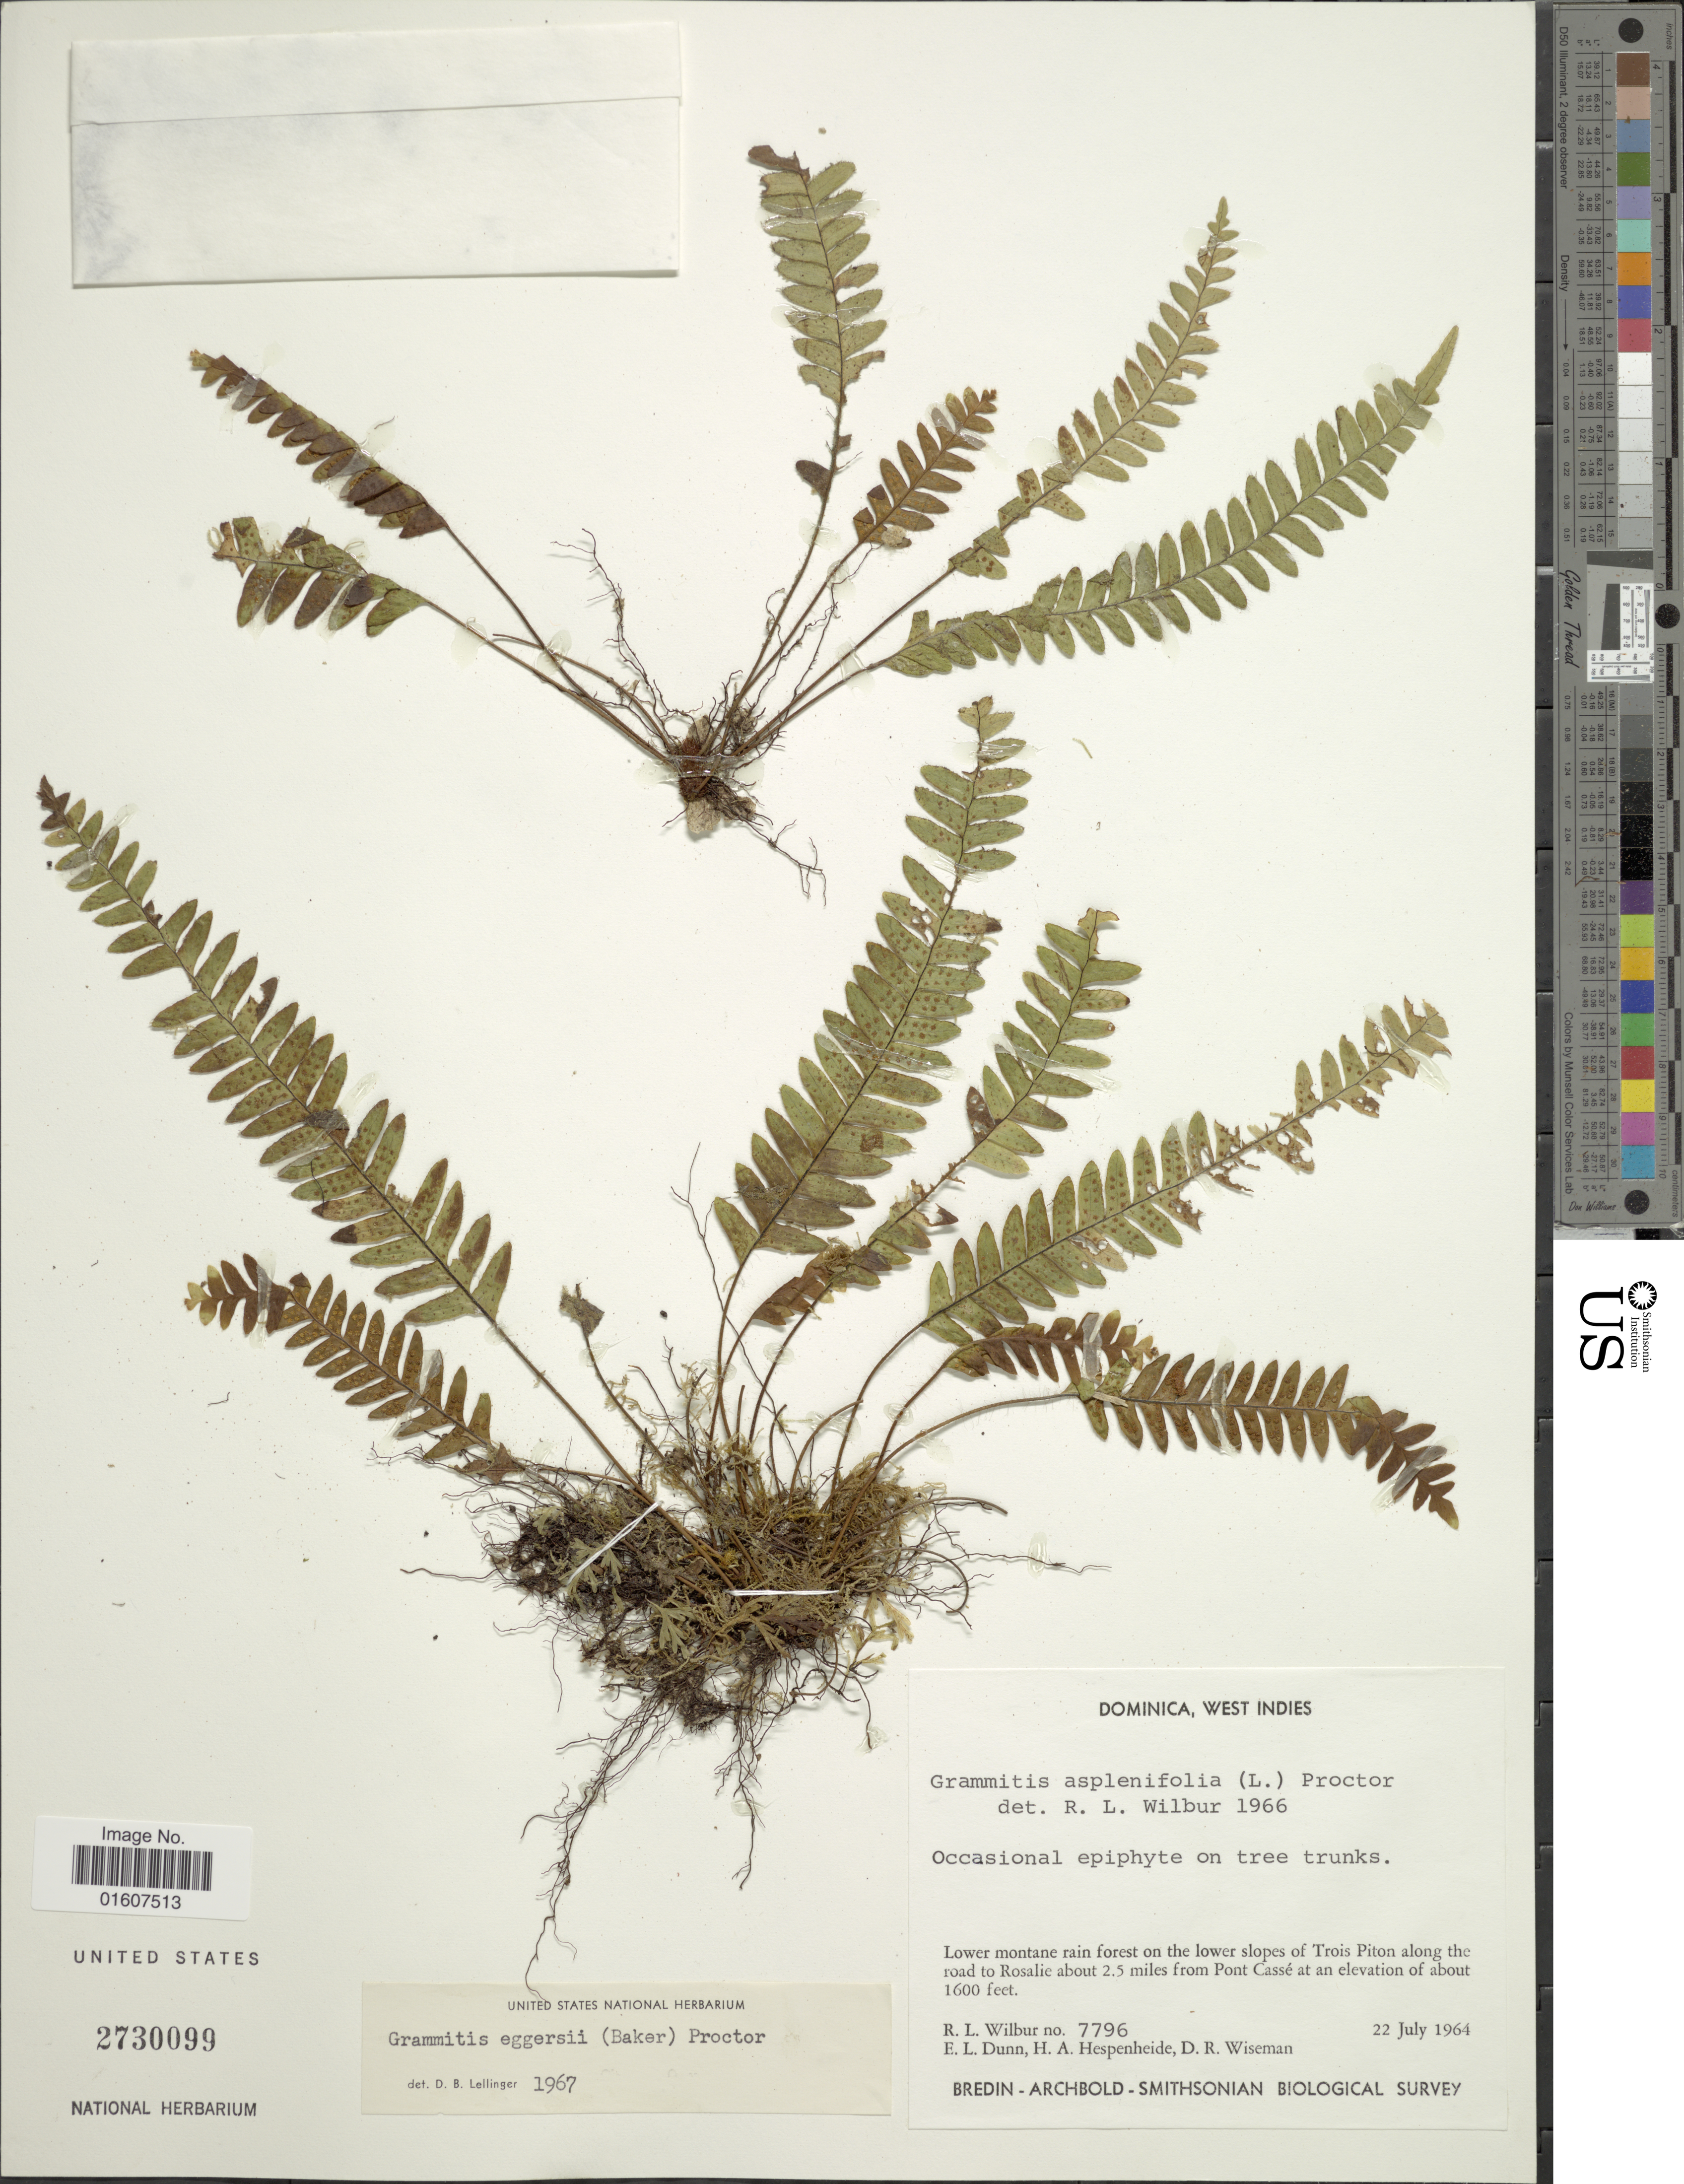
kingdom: Plantae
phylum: Tracheophyta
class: Polypodiopsida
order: Polypodiales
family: Polypodiaceae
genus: Terpsichore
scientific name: Terpsichore eggersii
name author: (Baker ex Hook.) A.R. Sm.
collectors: R. L. Wilbur, E. Dunn, H. A. Hespenheide & D. R. Wiseman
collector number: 7796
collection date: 1964-07-22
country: Dominica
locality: Lower montane rain forest on the lower slopes of Trois Piton along the road to Rosalie about 2.5 miles from Pont Cassé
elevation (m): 488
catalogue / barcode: US 2730099